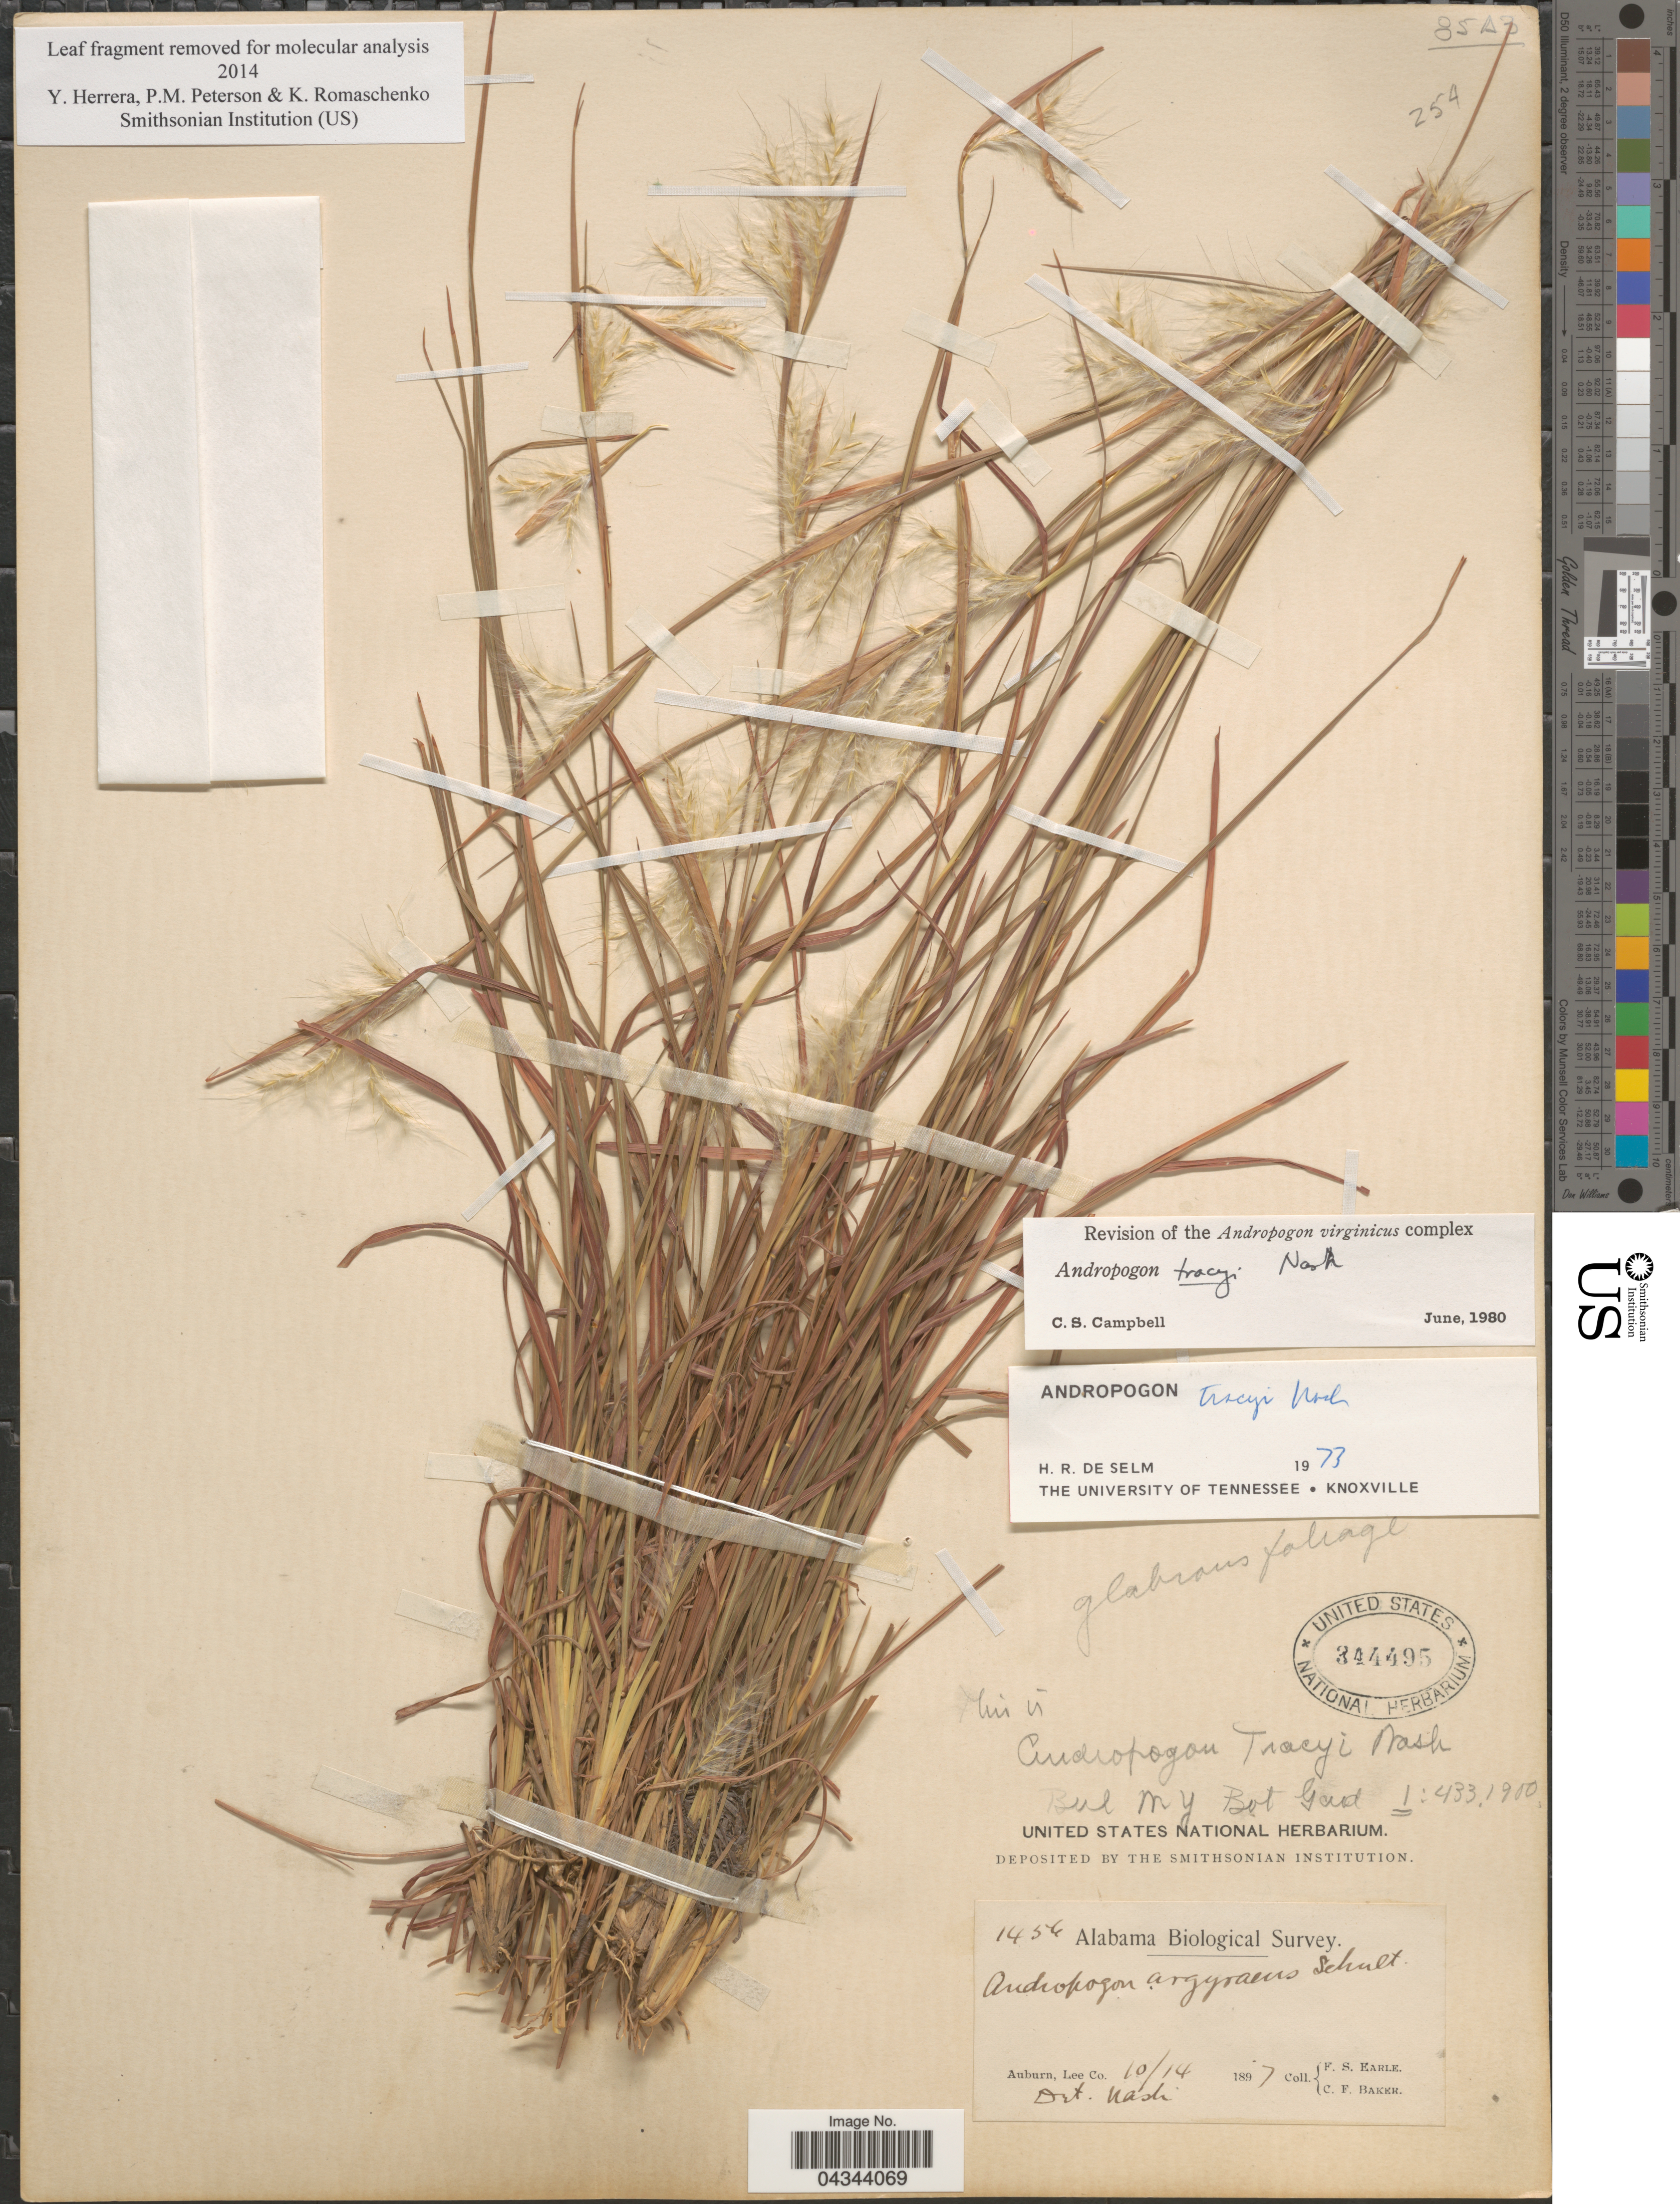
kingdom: Plantae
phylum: Tracheophyta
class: Liliopsida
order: Poales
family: Poaceae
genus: Andropogon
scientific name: Andropogon tracyi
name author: Nash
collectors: F. S. Earle & C. F. Baker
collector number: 1456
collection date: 1897-10-14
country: United States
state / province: Alabama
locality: Alabama Biological Survey. Auburn, Lee Co.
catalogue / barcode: US 344495